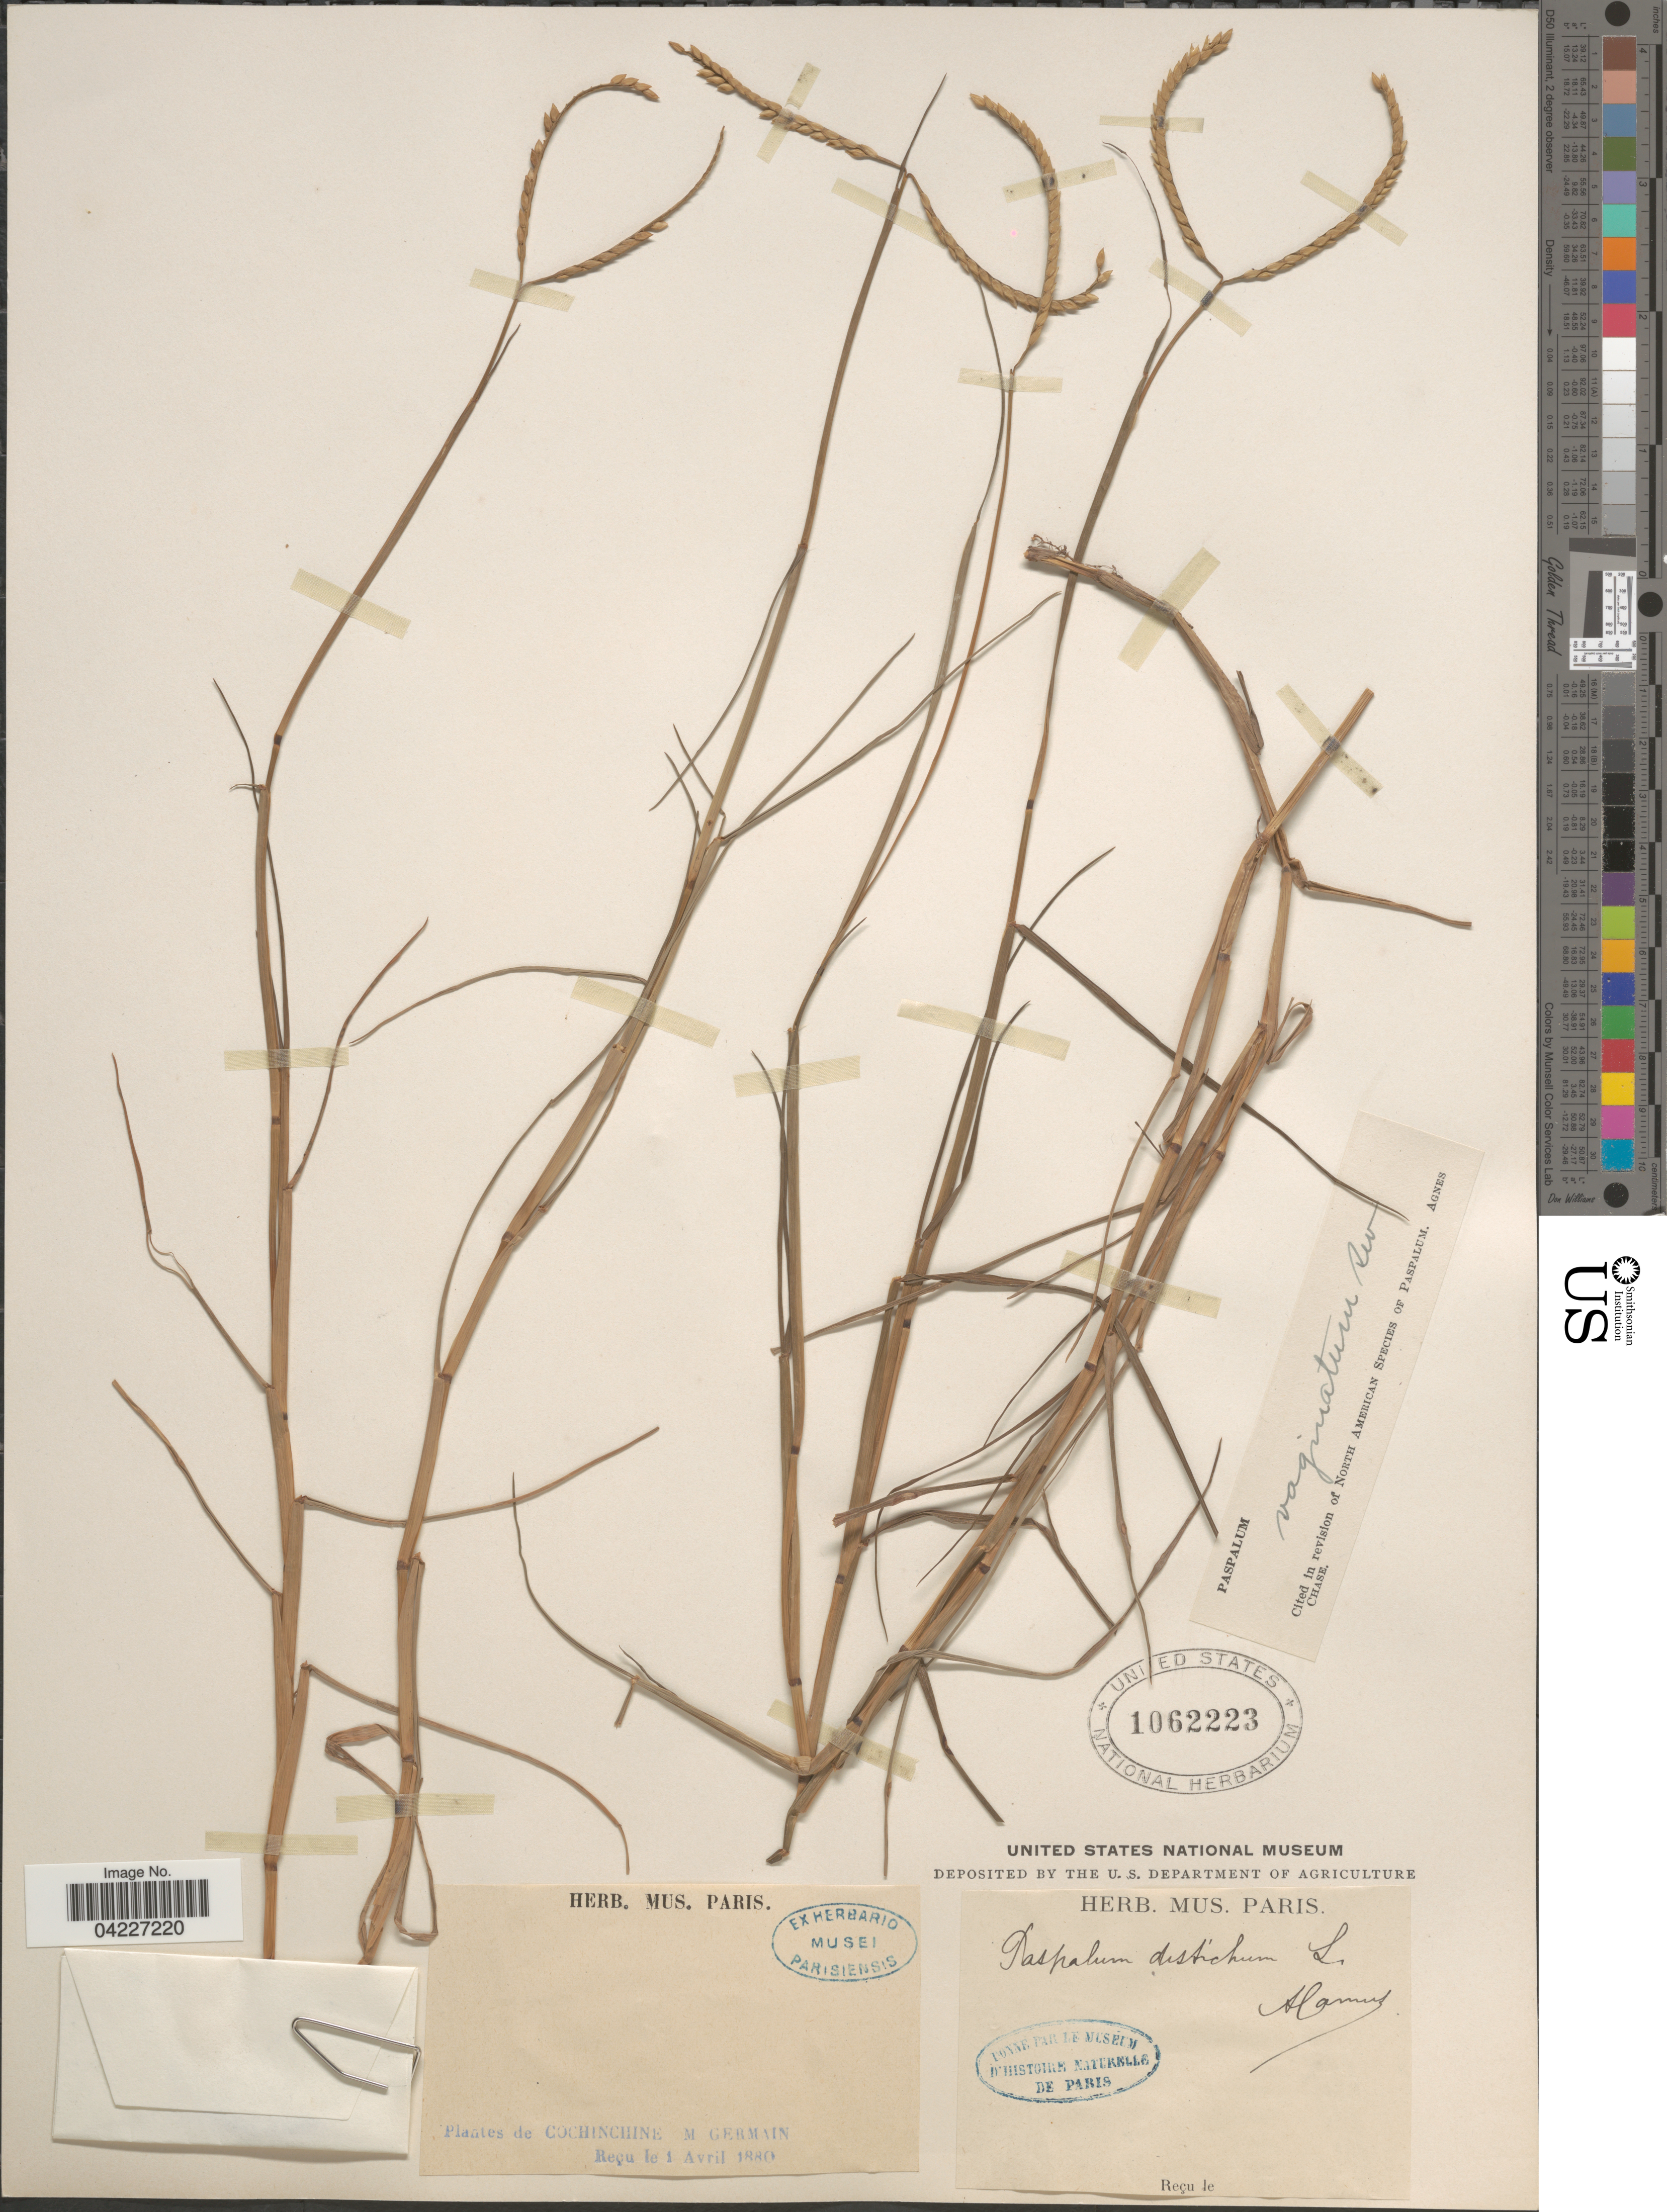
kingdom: Plantae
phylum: Tracheophyta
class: Liliopsida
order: Poales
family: Poaceae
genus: Paspalum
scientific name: Paspalum distichum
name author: L.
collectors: M. Germain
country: Vietnam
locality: Cochinchine. Hamus.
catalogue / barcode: US 1062223